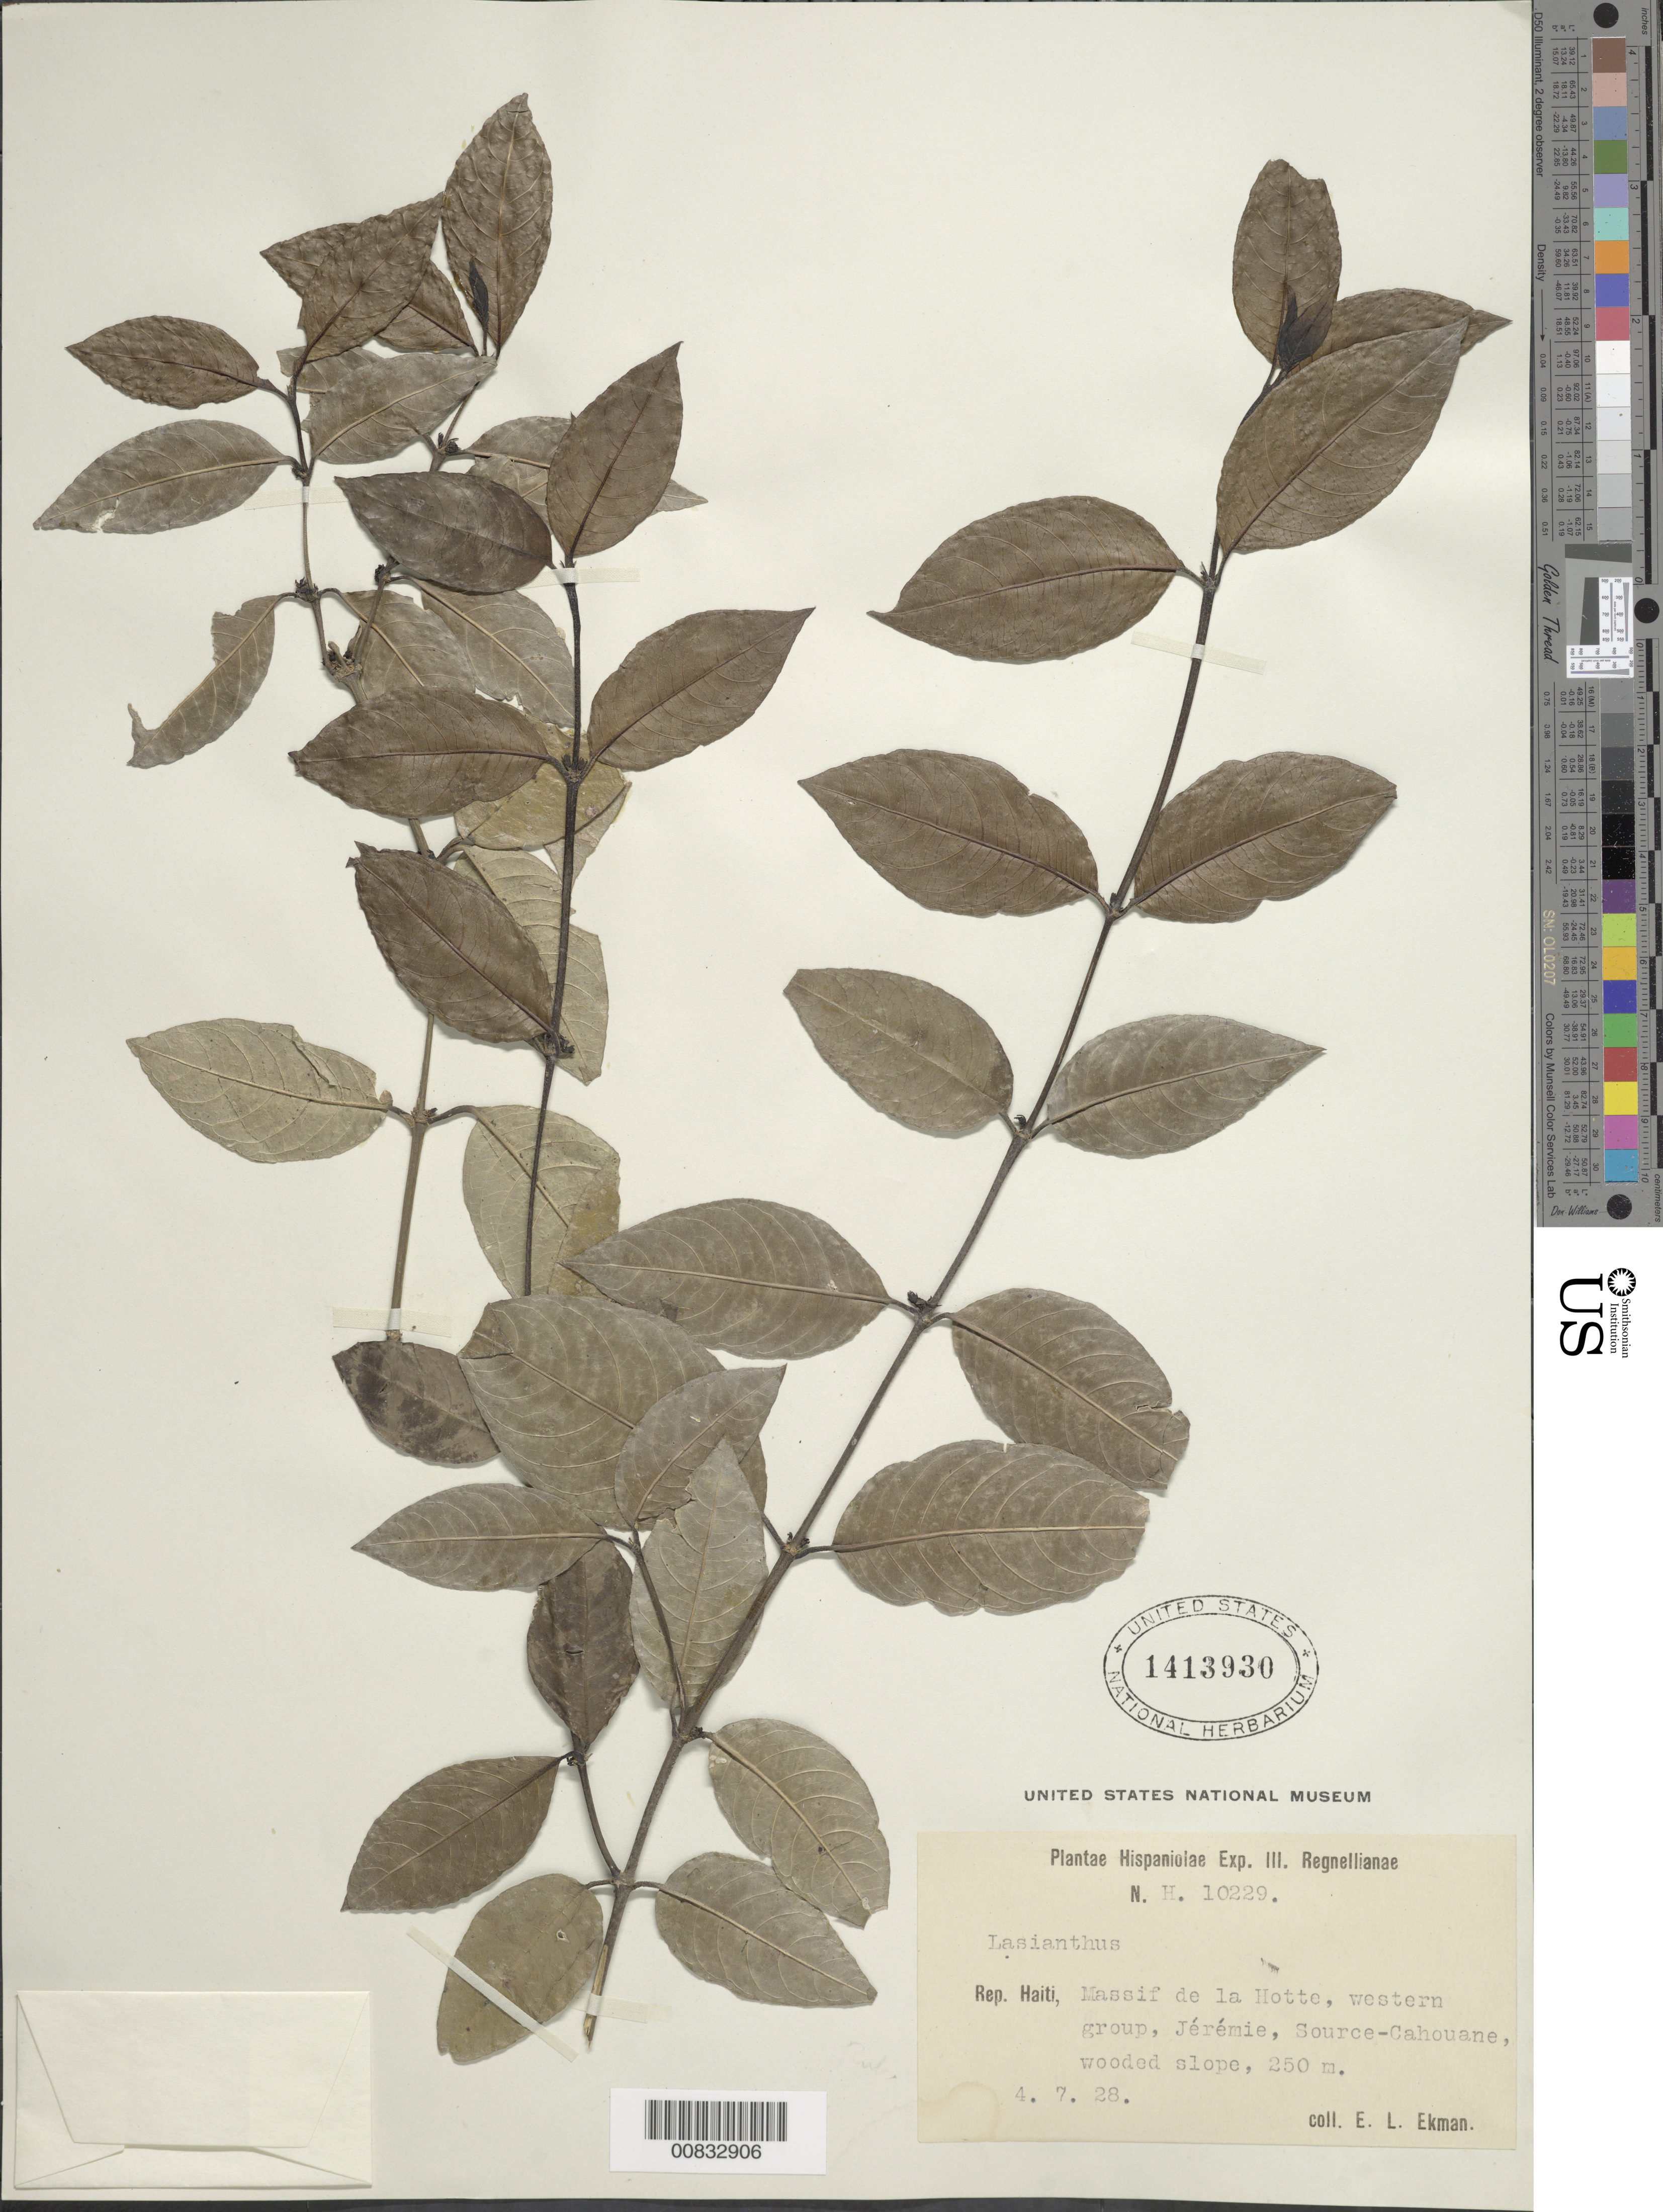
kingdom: Plantae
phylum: Tracheophyta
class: Magnoliopsida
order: Gentianales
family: Rubiaceae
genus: Lasianthus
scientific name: Lasianthus lanceolatus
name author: (Griseb.) Urb.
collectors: E. L. Ekman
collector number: H 10229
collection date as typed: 04 Jul 1928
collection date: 1928-07-04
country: Haiti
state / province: Grand'Anse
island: Hispaniola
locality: Massif de la Hotte, western group, Jérémie, Source-Cahouane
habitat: Wooded slope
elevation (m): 250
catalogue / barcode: US 1413930